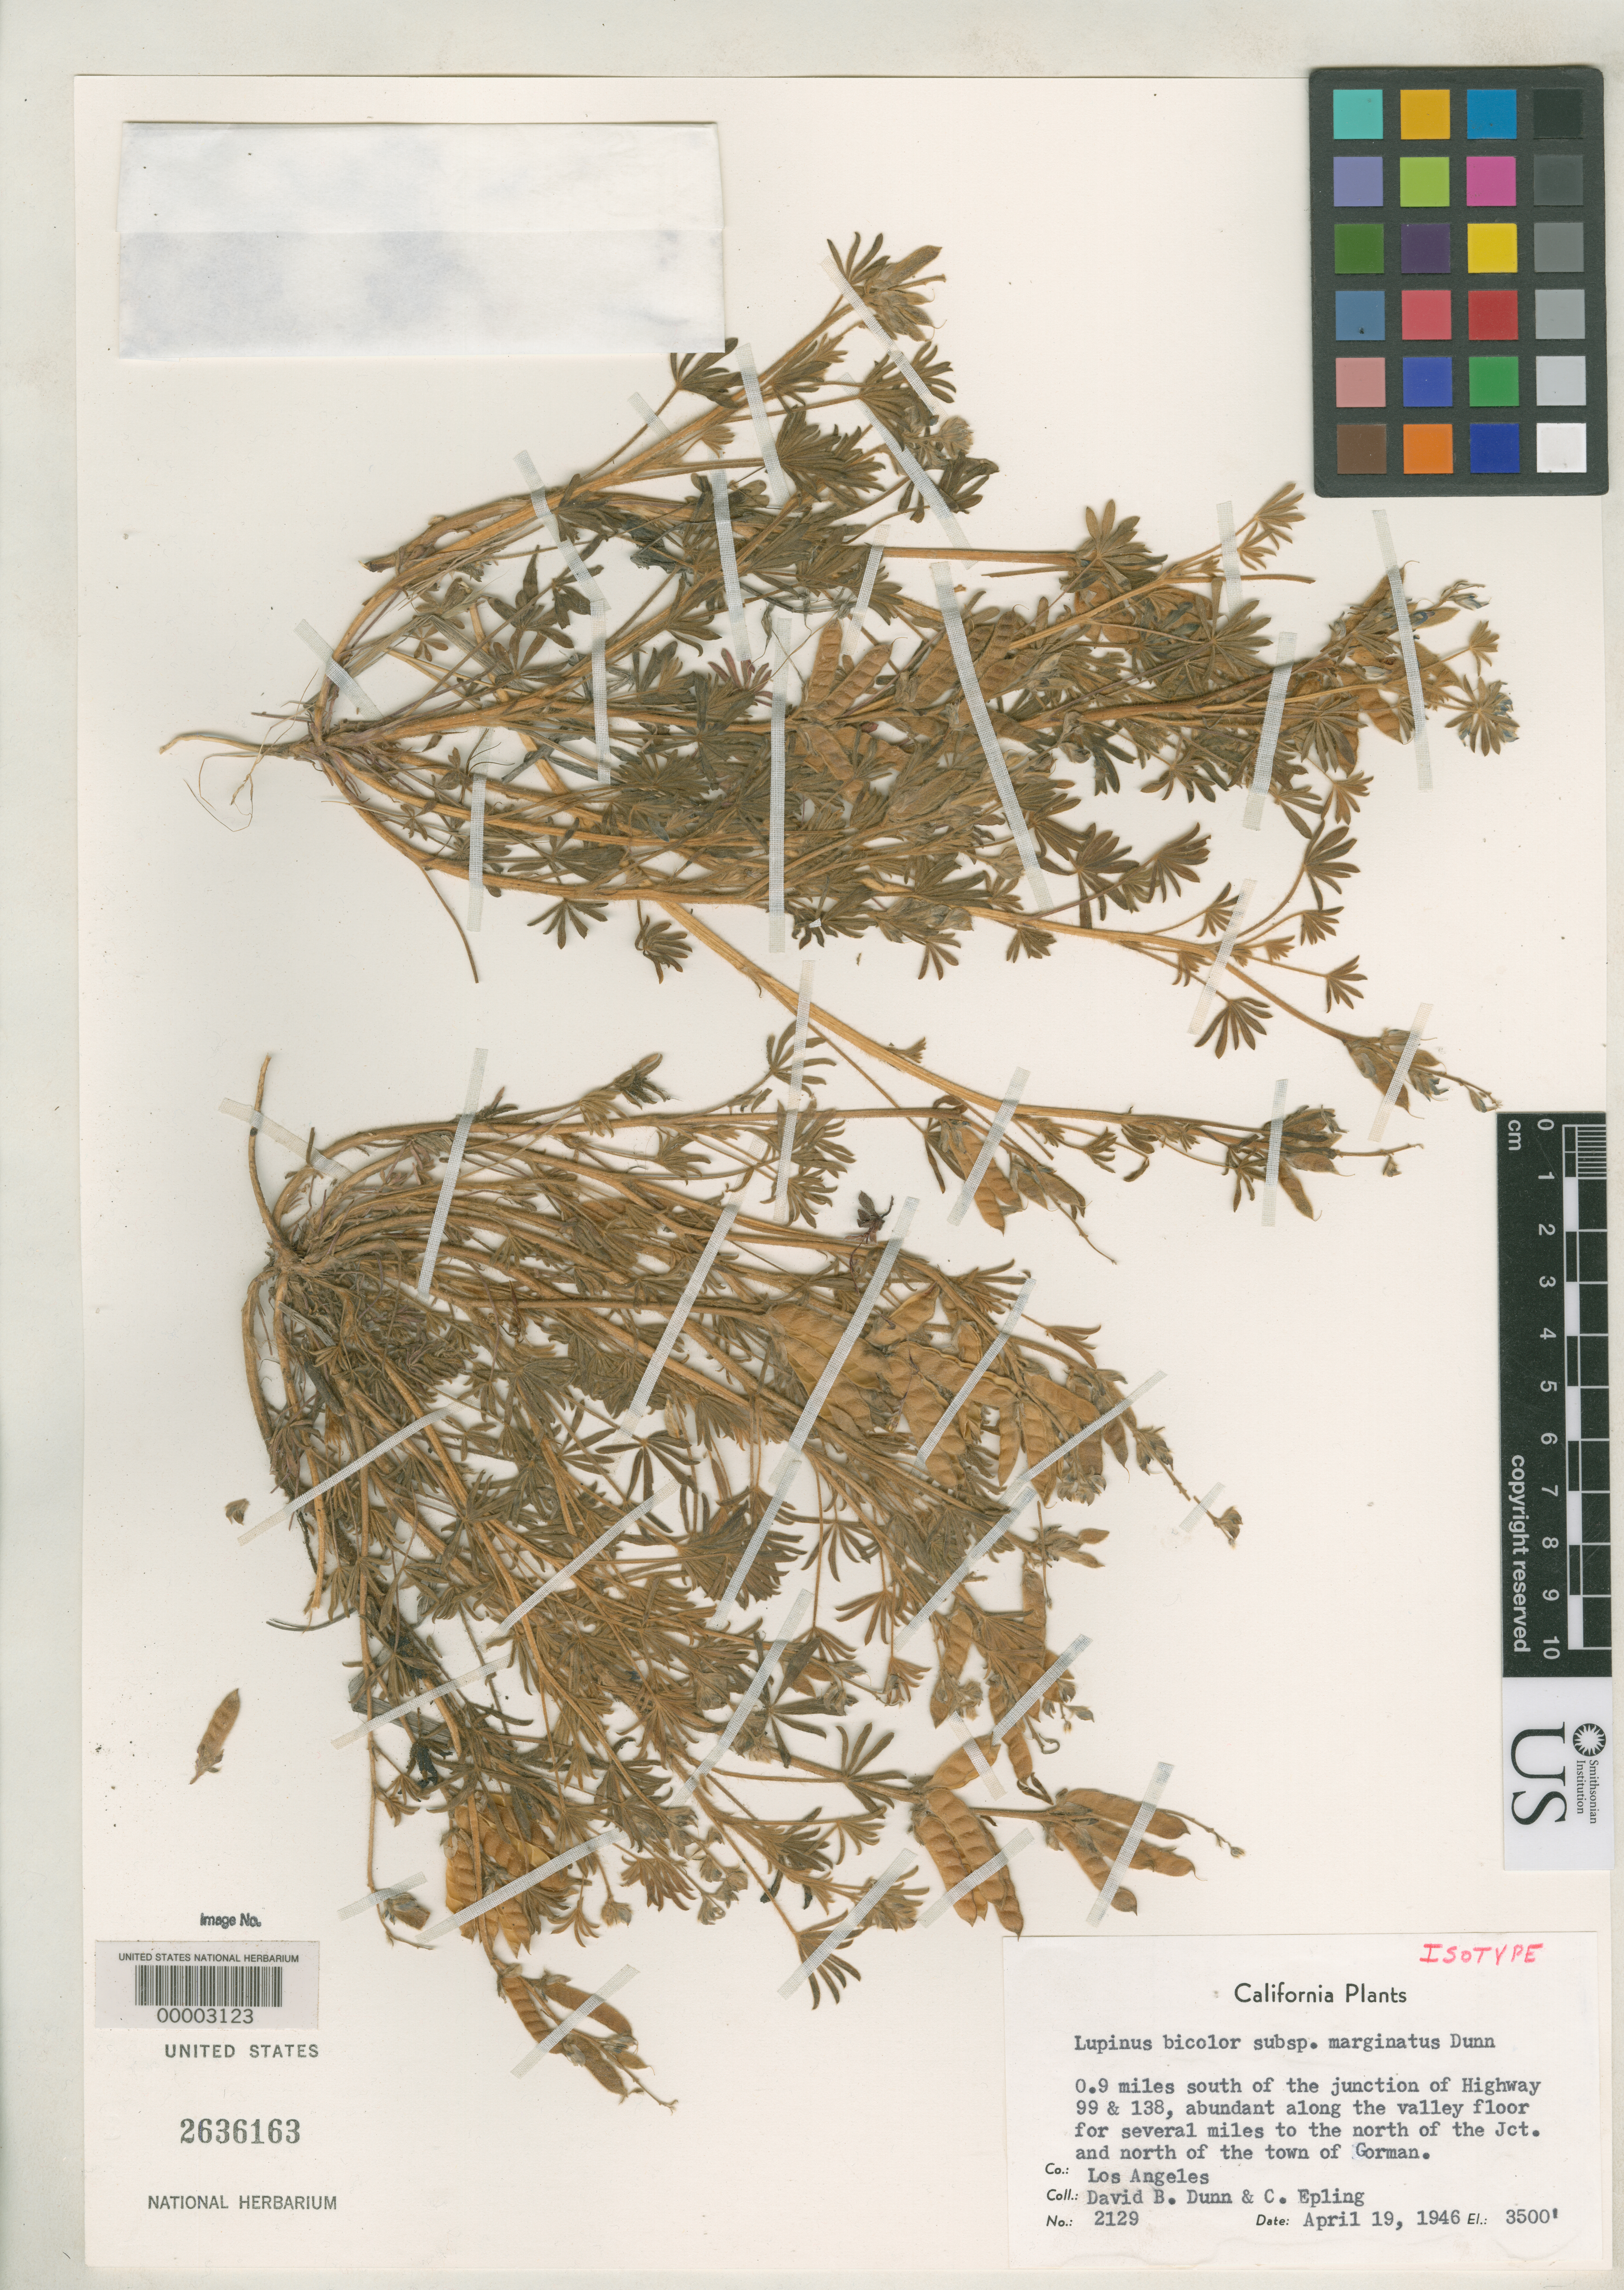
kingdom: Plantae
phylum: Tracheophyta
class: Magnoliopsida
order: Fabales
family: Fabaceae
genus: Lupinus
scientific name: Lupinus bicolor subsp. marginatus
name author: D.B. Dunn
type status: Isotype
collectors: D. B. Dunn & C. C. Epling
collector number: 2129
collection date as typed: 19 Apr 1946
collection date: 1946-04-19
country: United States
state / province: California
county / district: Los Angeles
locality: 0.9 miles S of highways 99 and 138 junction.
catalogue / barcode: US 2636163